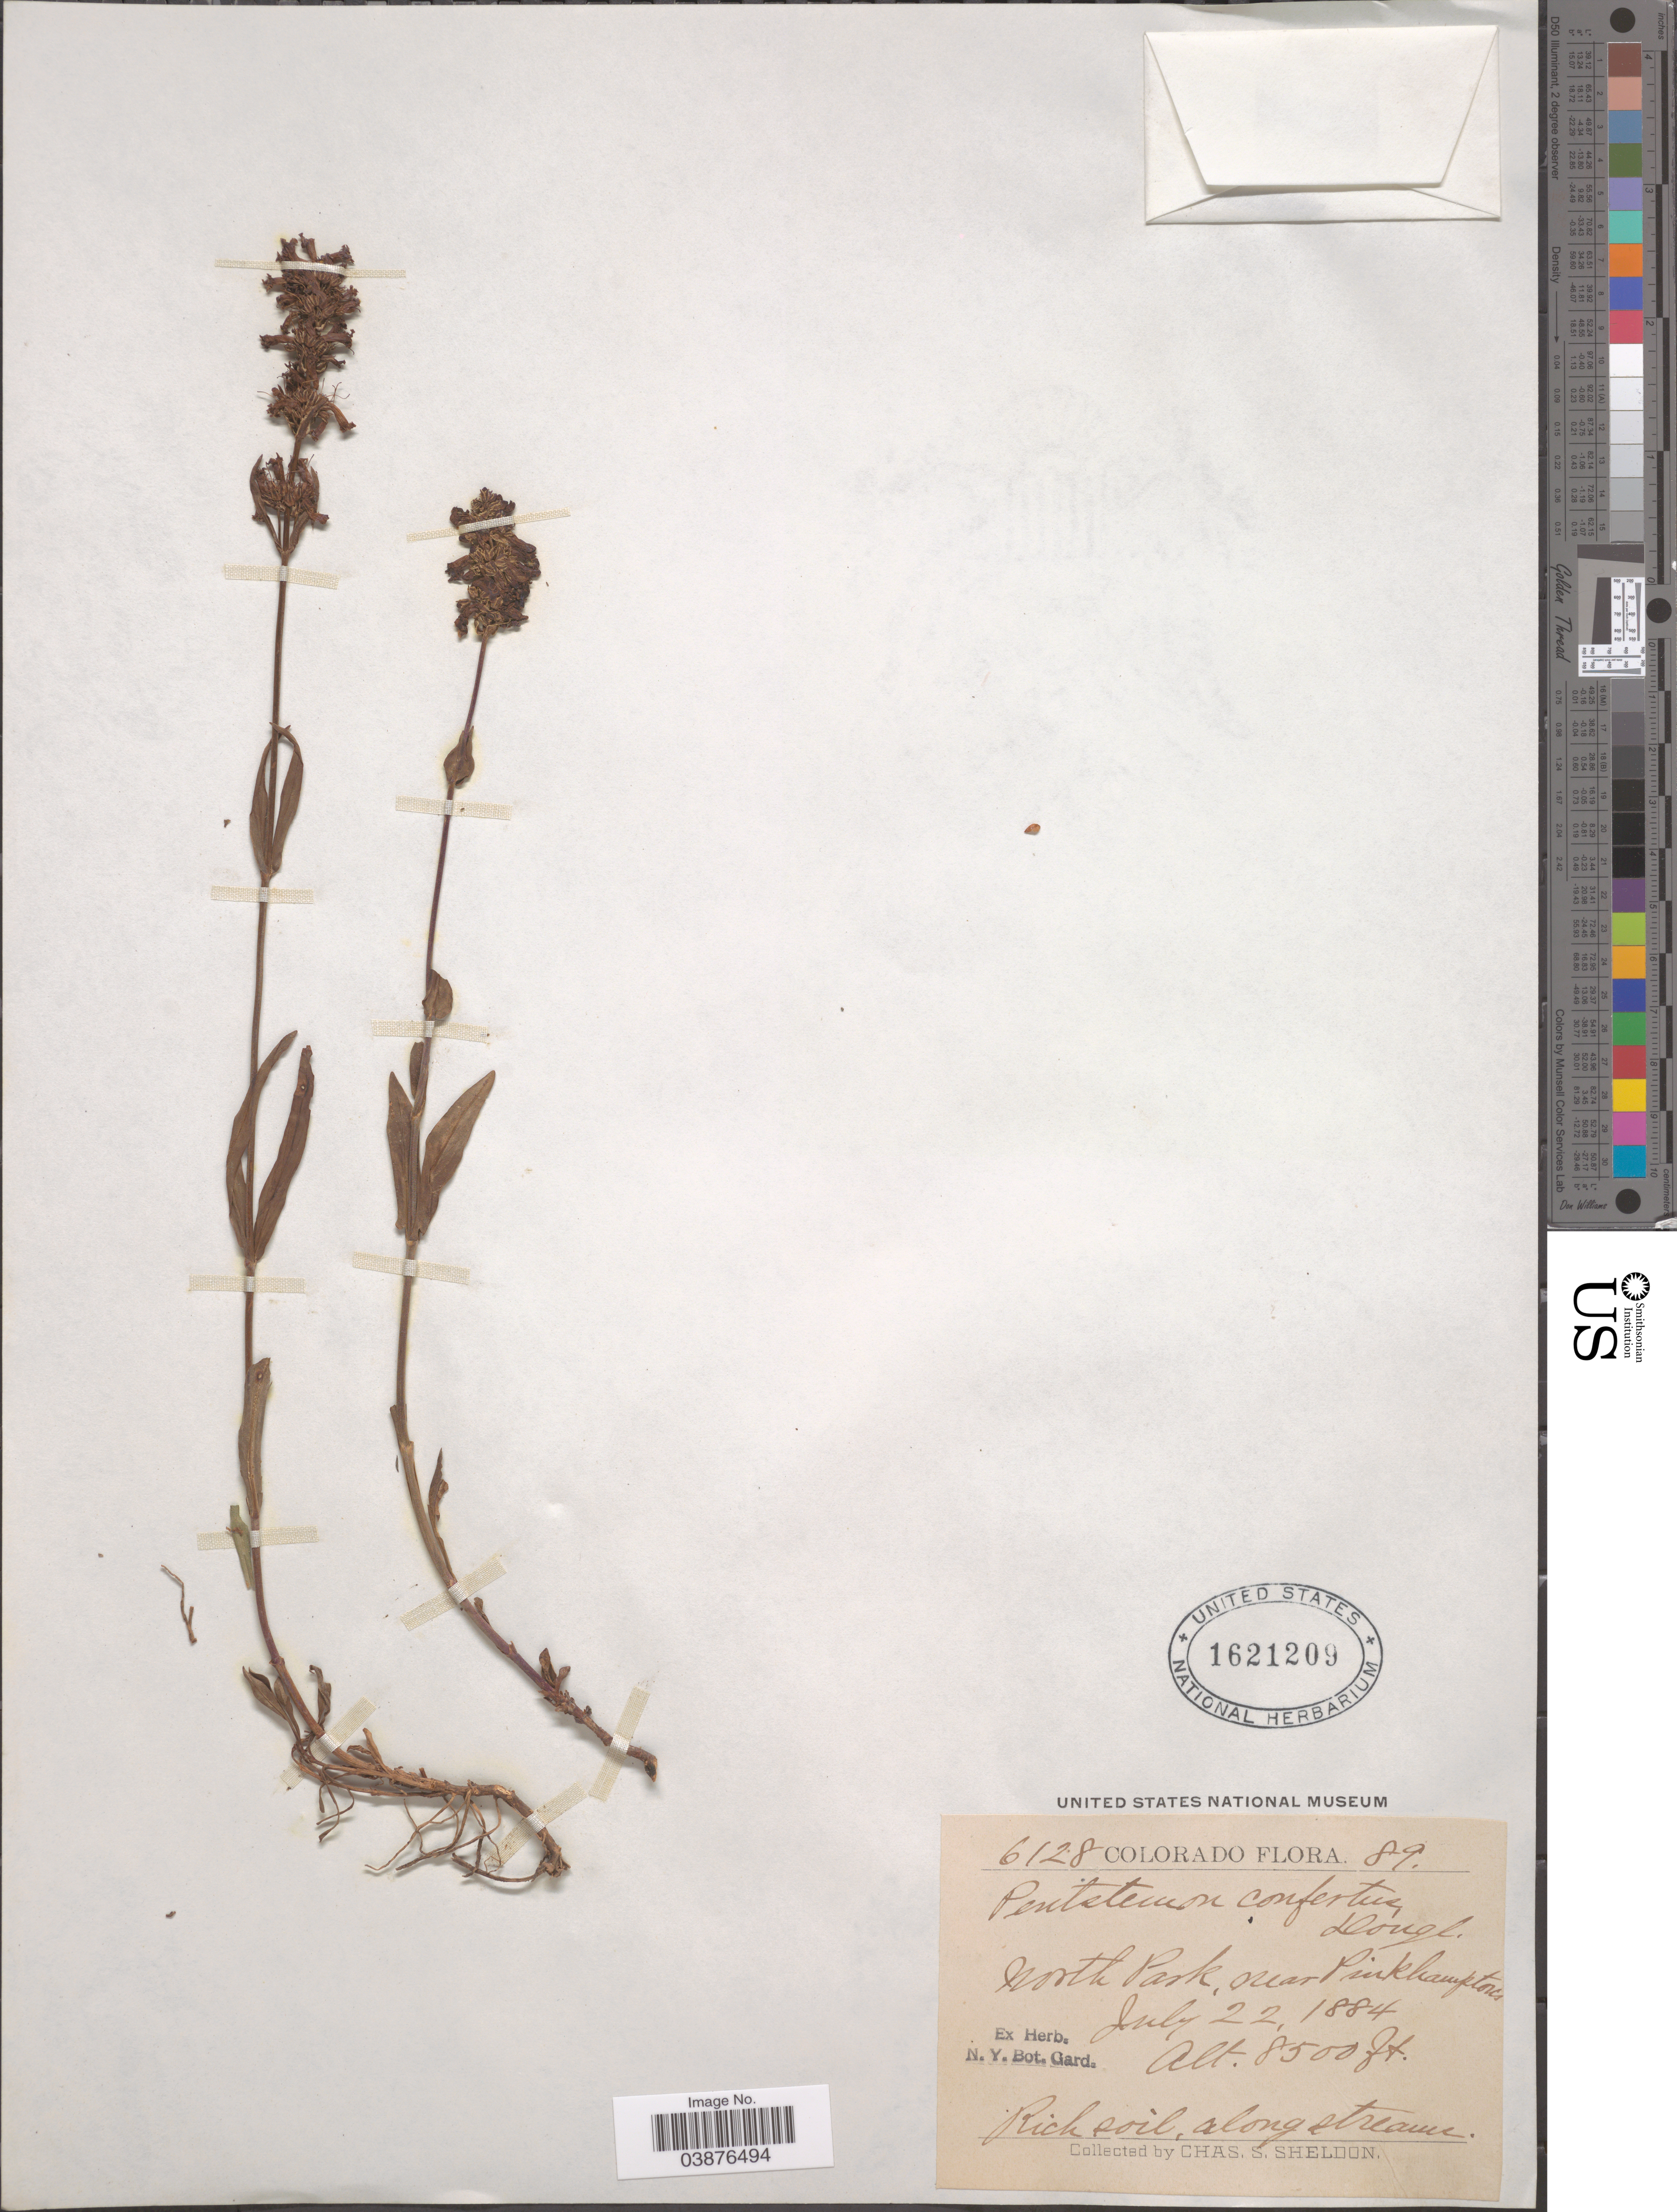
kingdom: Plantae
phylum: Tracheophyta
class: Magnoliopsida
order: Lamiales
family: Plantaginaceae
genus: Penstemon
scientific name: Penstemon confertus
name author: Douglas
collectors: C. S. Sheldon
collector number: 6128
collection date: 1884-07-22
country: United States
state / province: Colorado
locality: North Park, near Pinkhamptons.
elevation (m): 2591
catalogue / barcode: US 1621209